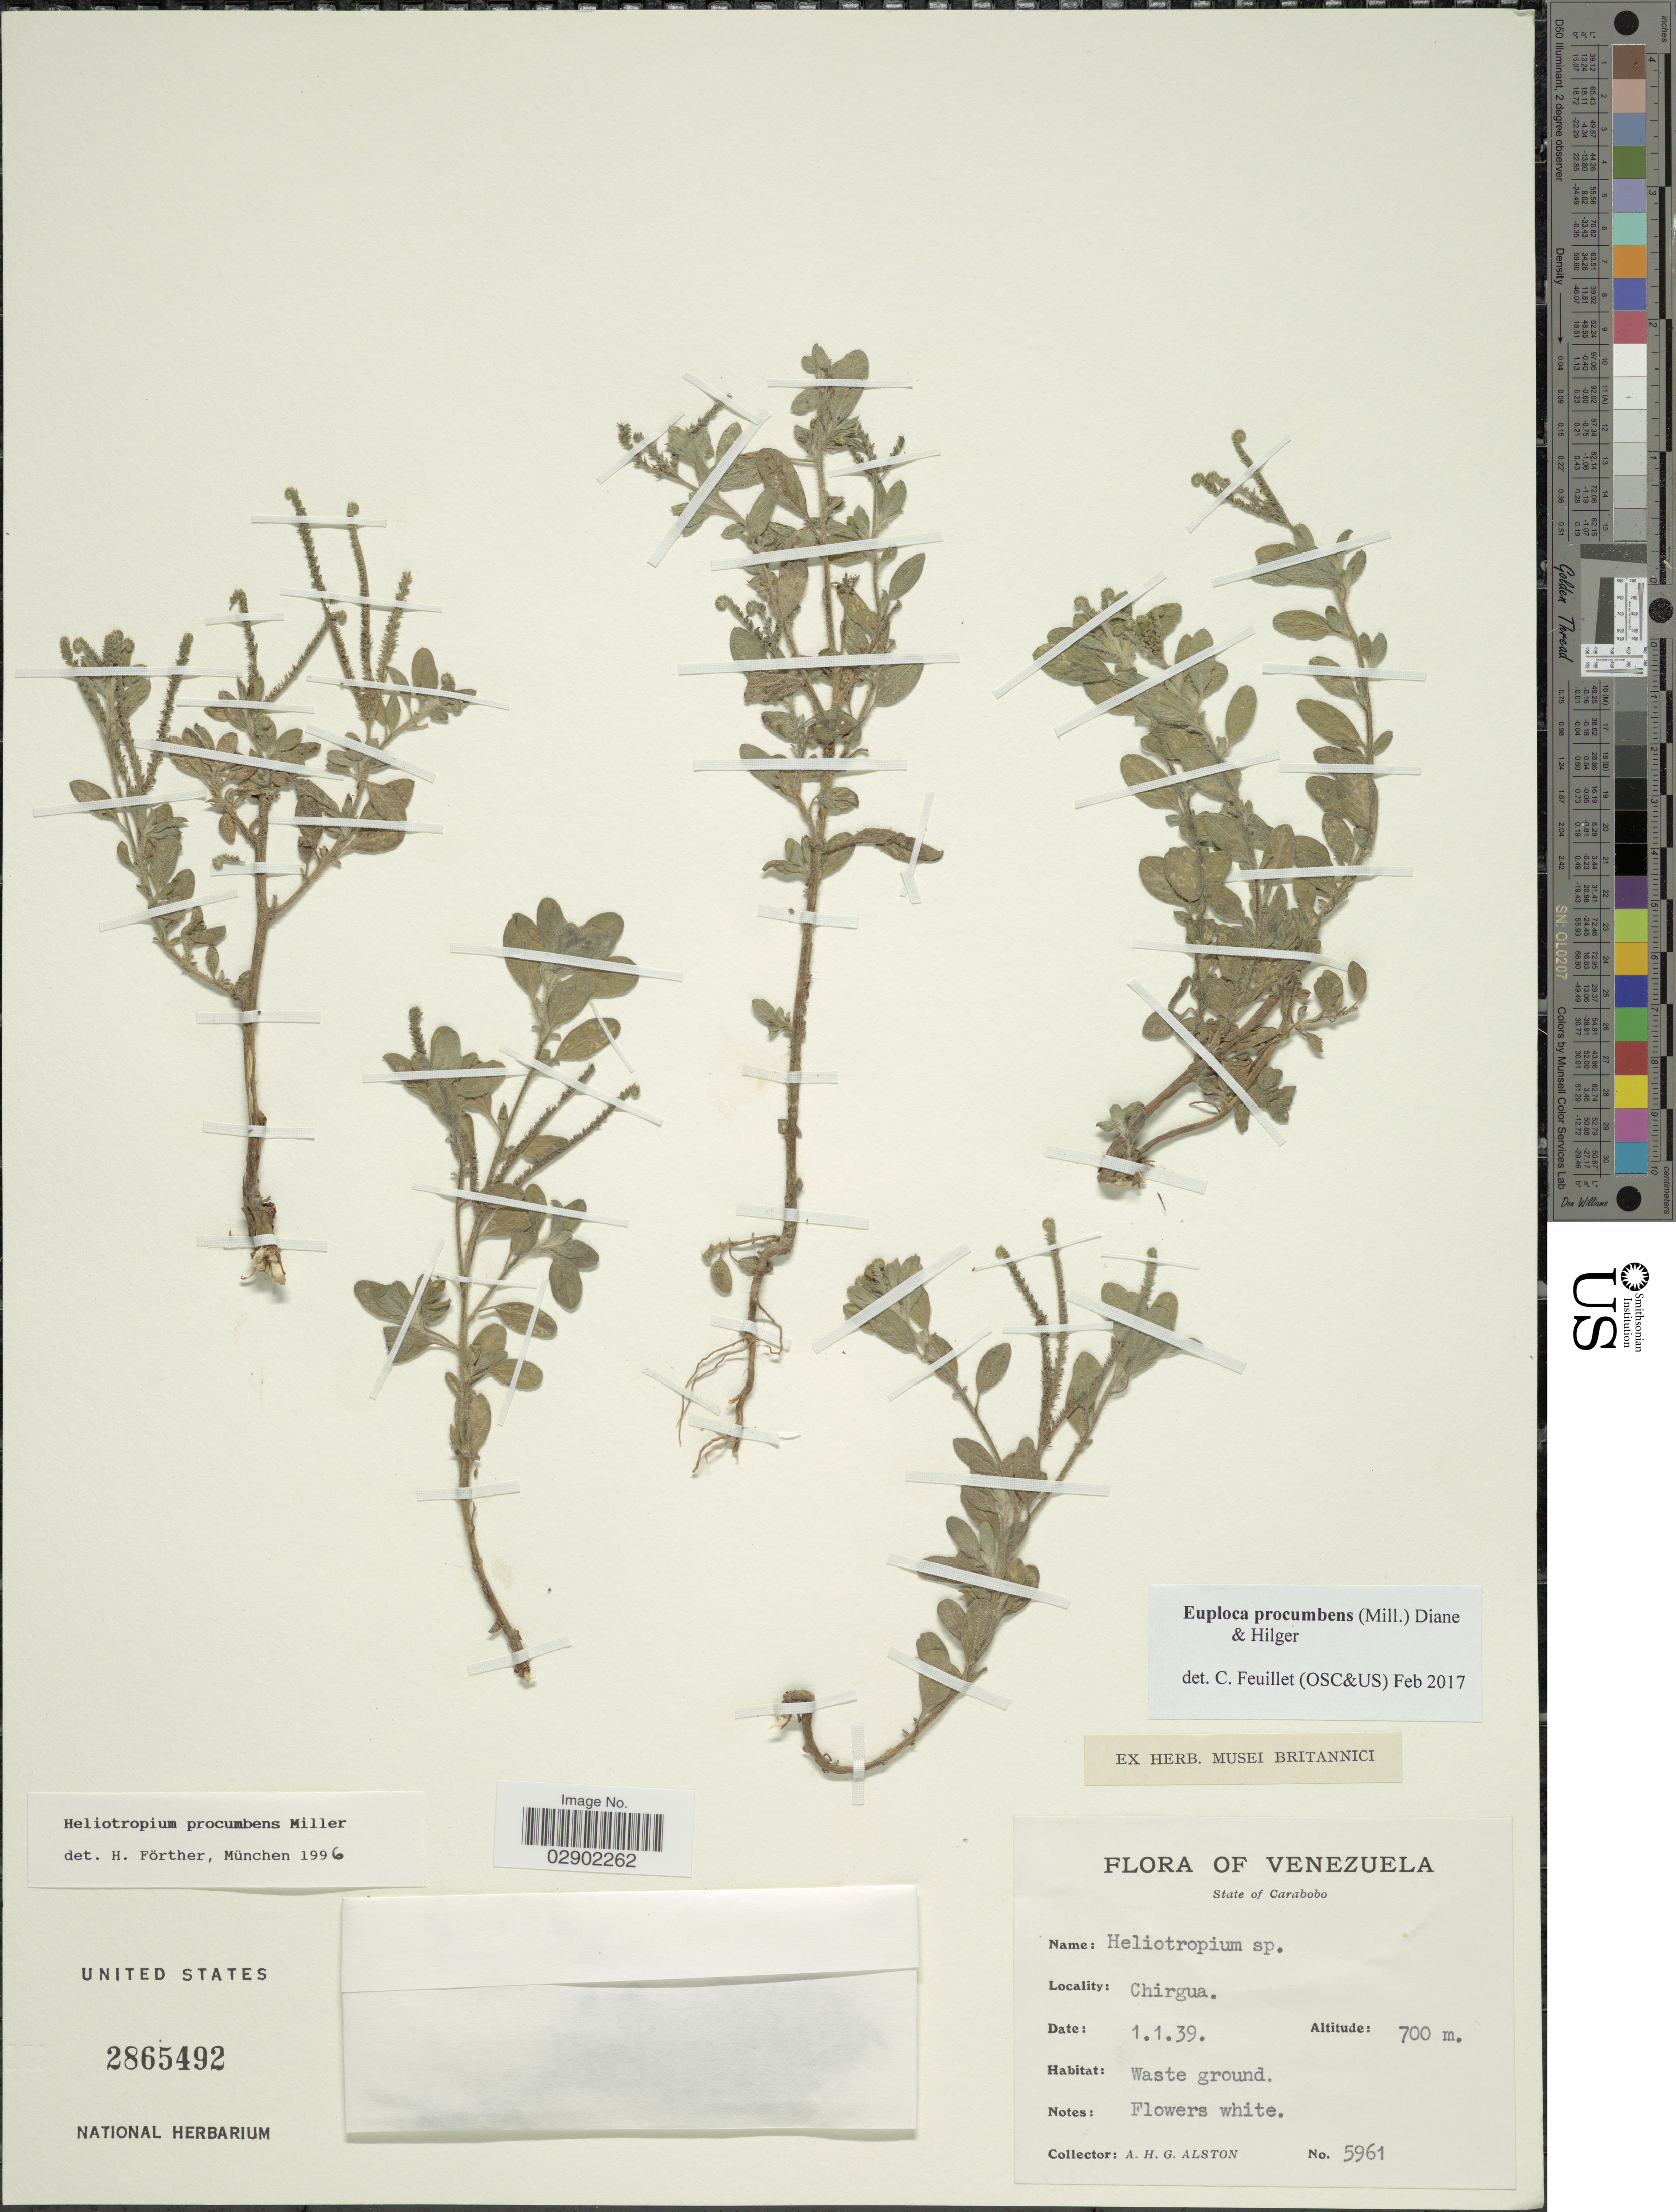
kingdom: Plantae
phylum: Tracheophyta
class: Magnoliopsida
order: Boraginales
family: Heliotropiaceae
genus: Euploca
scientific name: Euploca procumbens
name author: (Mill.) Diane & Hilger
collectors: A. H. Alston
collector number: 5961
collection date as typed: Transcribed d/m/y: 1/1/39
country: Venezuela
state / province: Carabobo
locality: Chirgua.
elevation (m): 700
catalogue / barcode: US 2865492